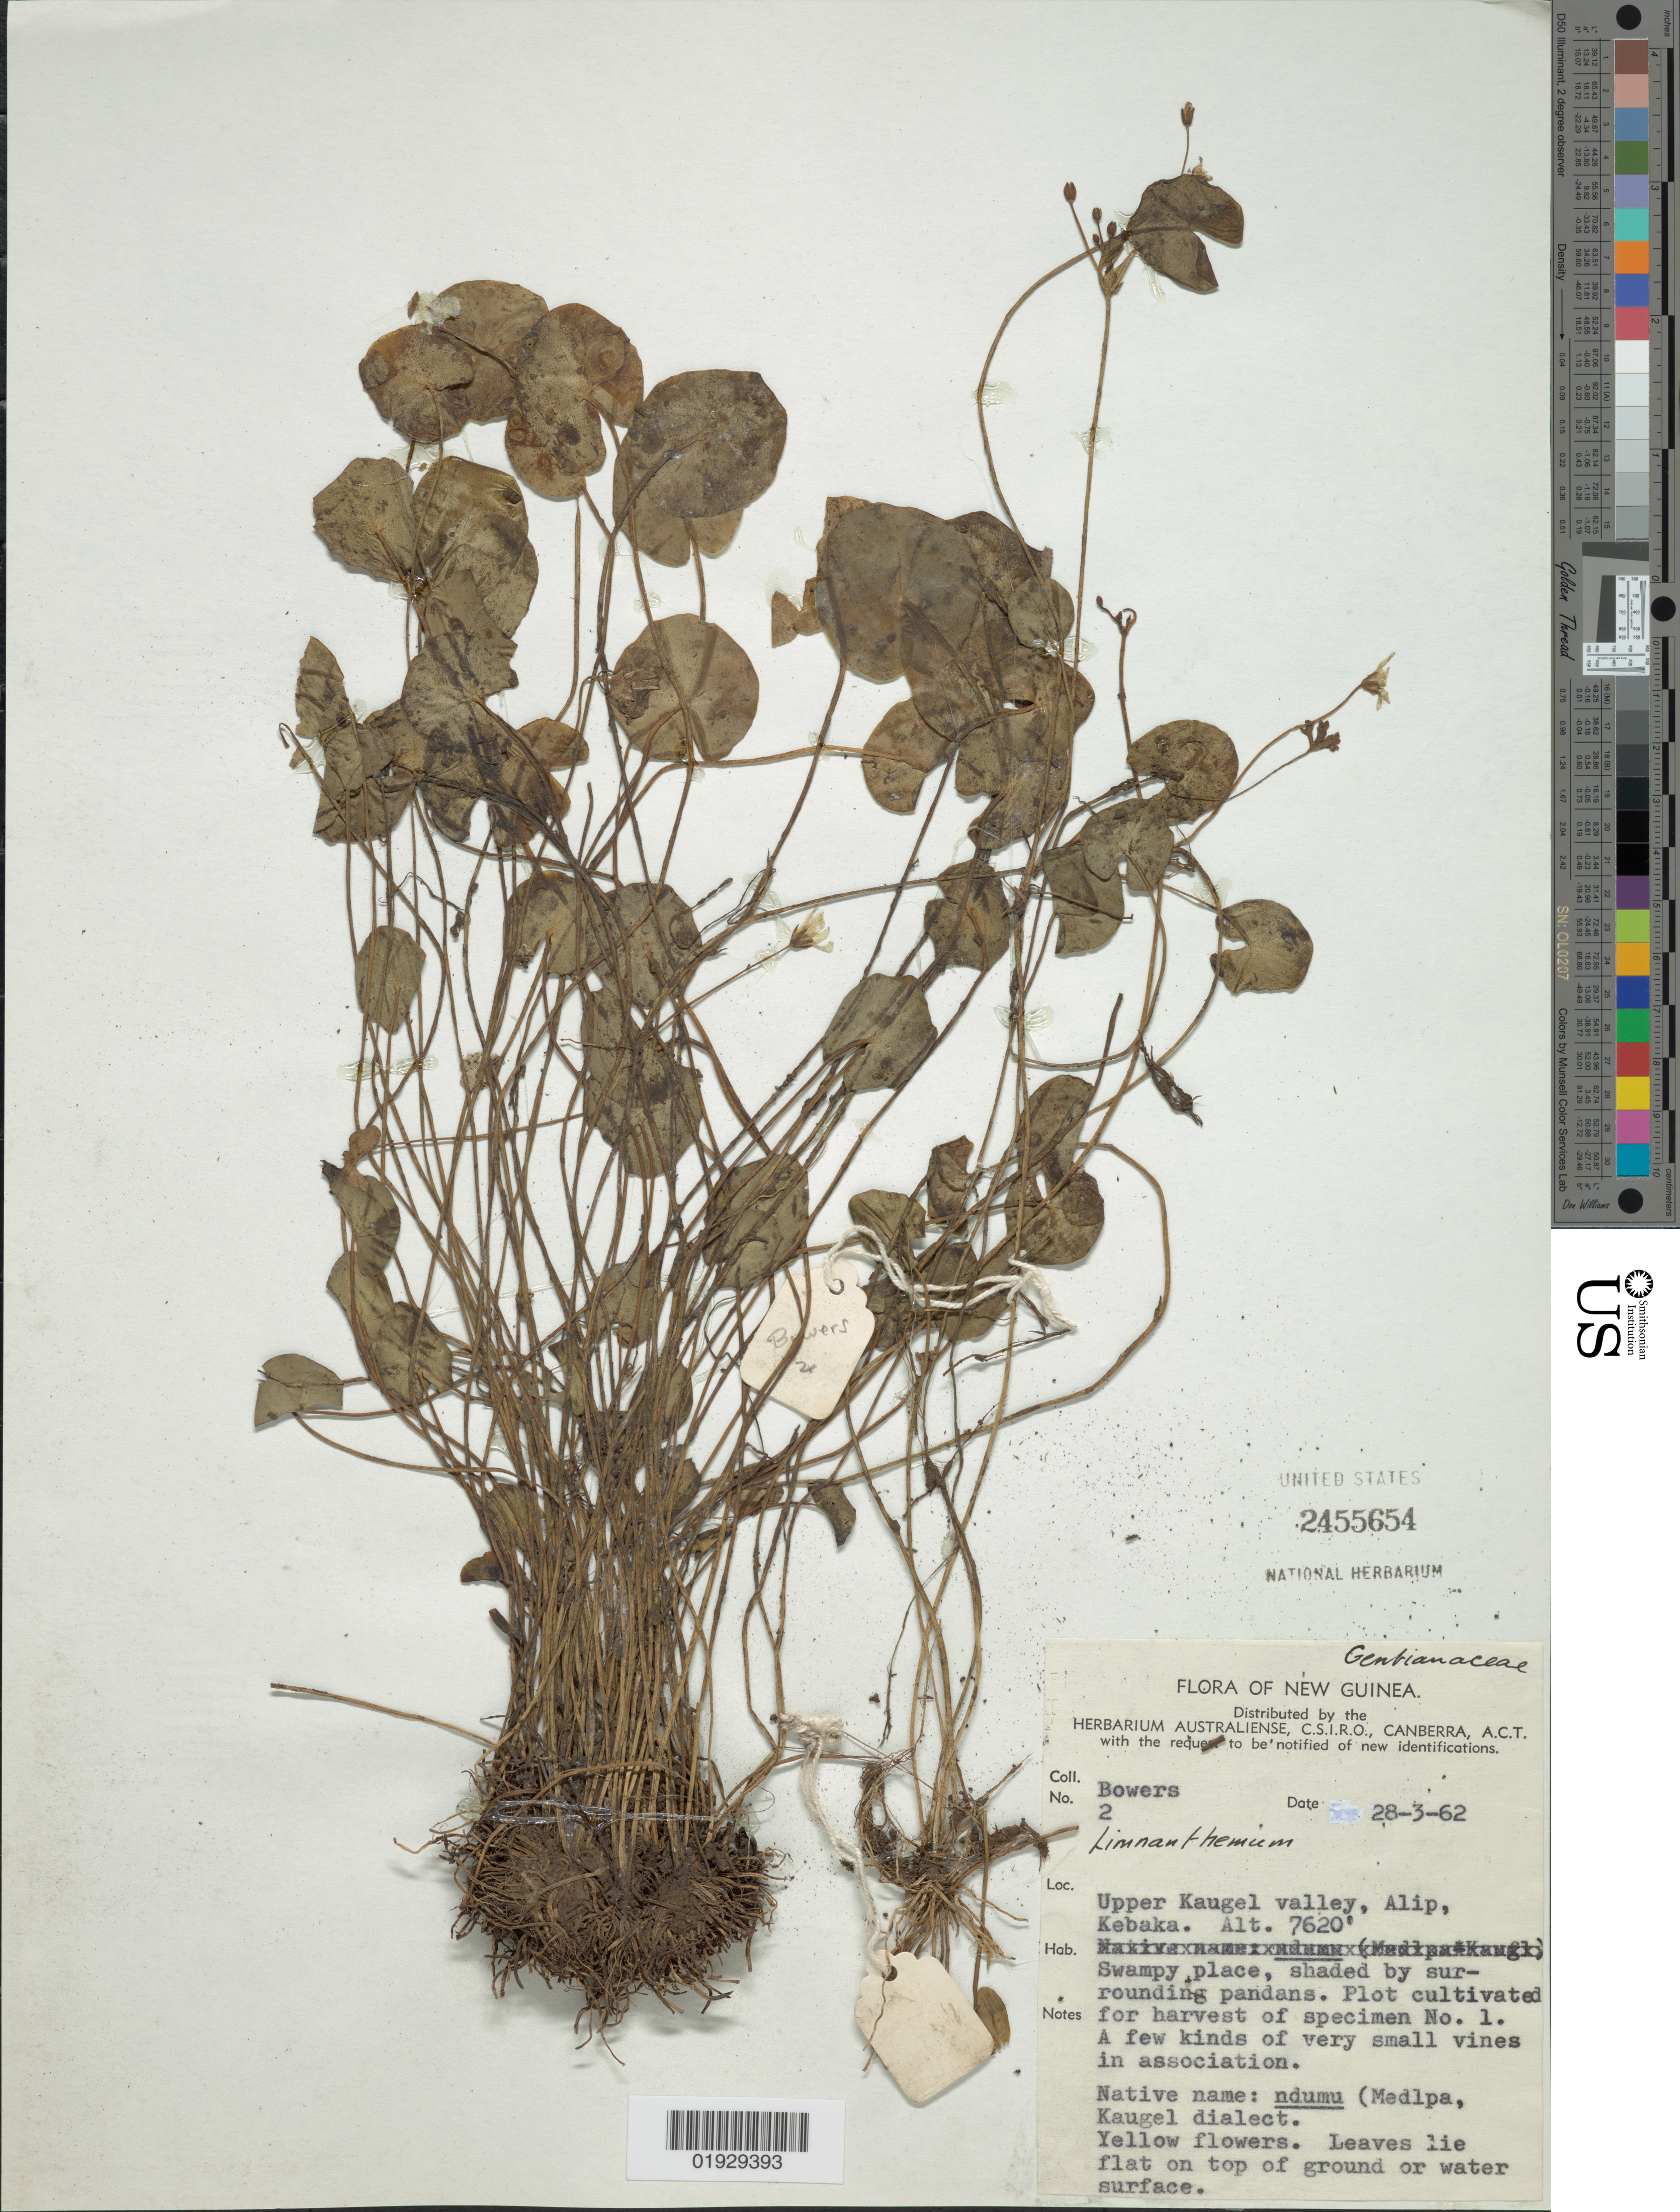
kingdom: Plantae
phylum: Tracheophyta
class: Magnoliopsida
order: Asterales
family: Menyanthaceae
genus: Nymphoides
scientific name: Nymphoides sp.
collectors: -. Bowers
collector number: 2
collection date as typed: Transcribed d/m/y: 28/3/62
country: Papua New Guinea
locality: New Guinea. Upper Kaugel valley, Alip, Kebaka.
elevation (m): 2323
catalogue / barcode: US 2455654